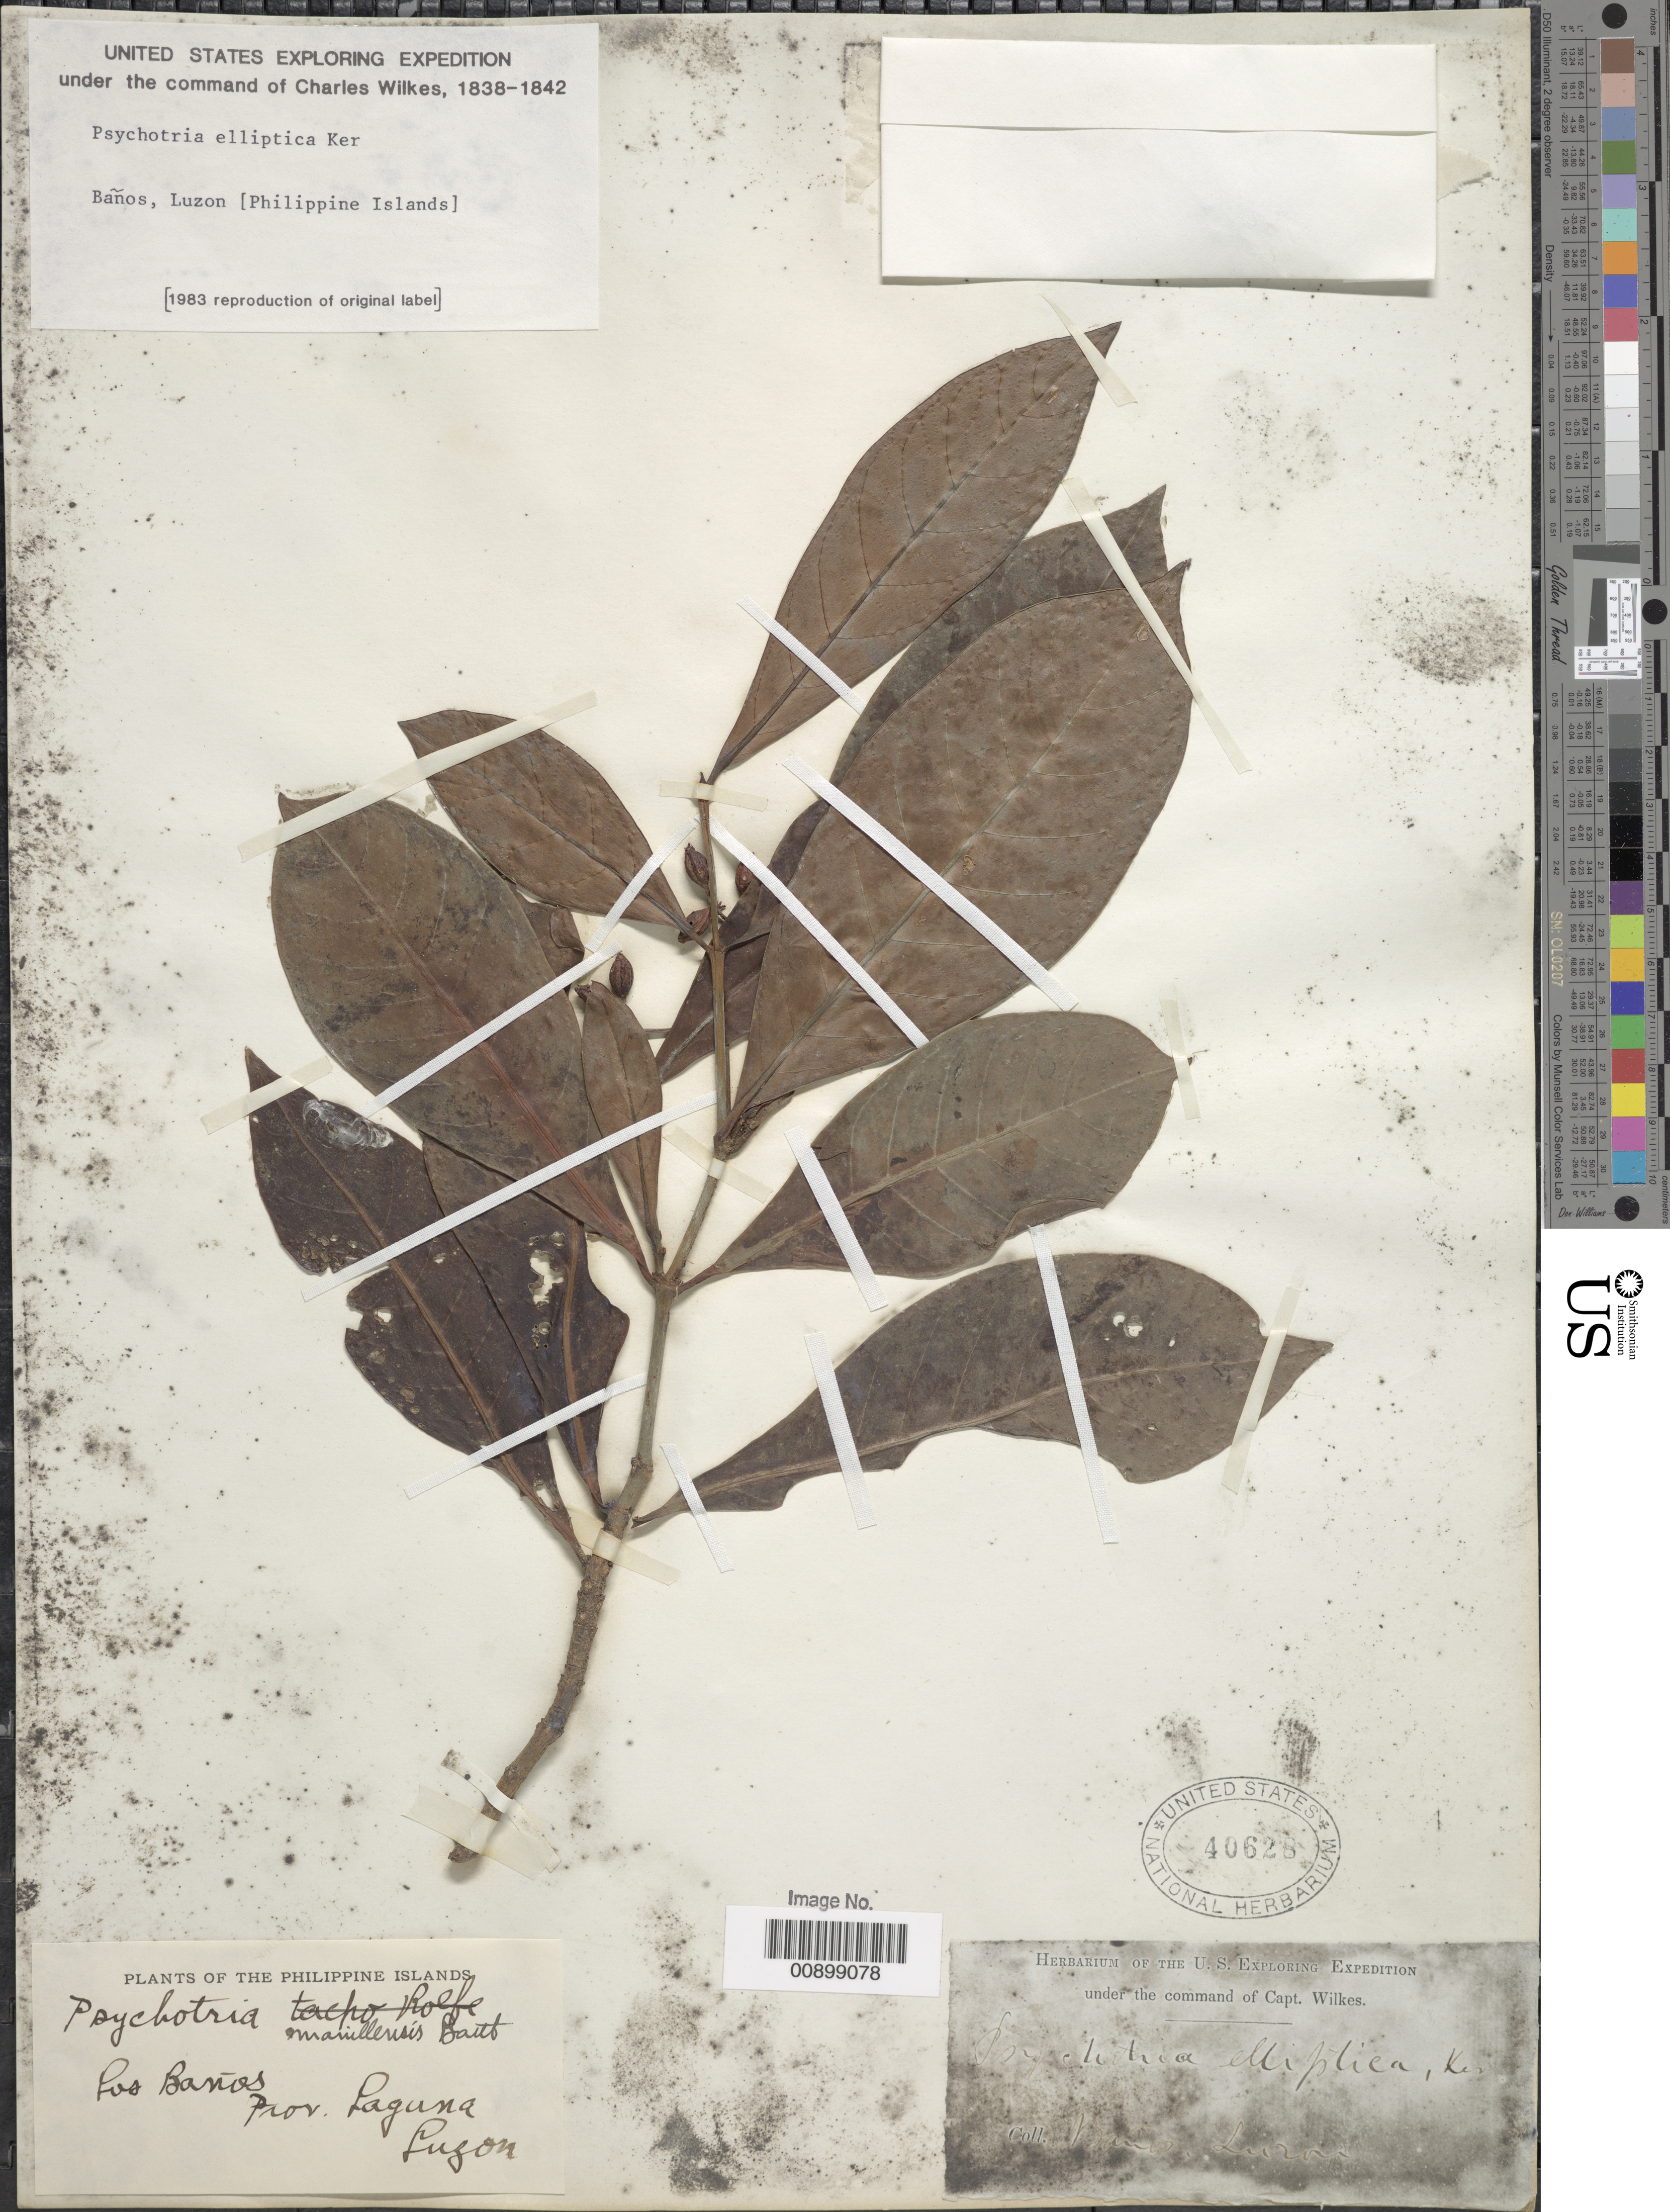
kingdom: Plantae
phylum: Tracheophyta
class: Magnoliopsida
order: Gentianales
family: Rubiaceae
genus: Psychotria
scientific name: Psychotria manillensis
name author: Bartl. ex DC.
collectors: Wilkes Explor. Exped.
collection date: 1838/1842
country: Philippines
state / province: Calabarzon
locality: Banos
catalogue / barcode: US 40628